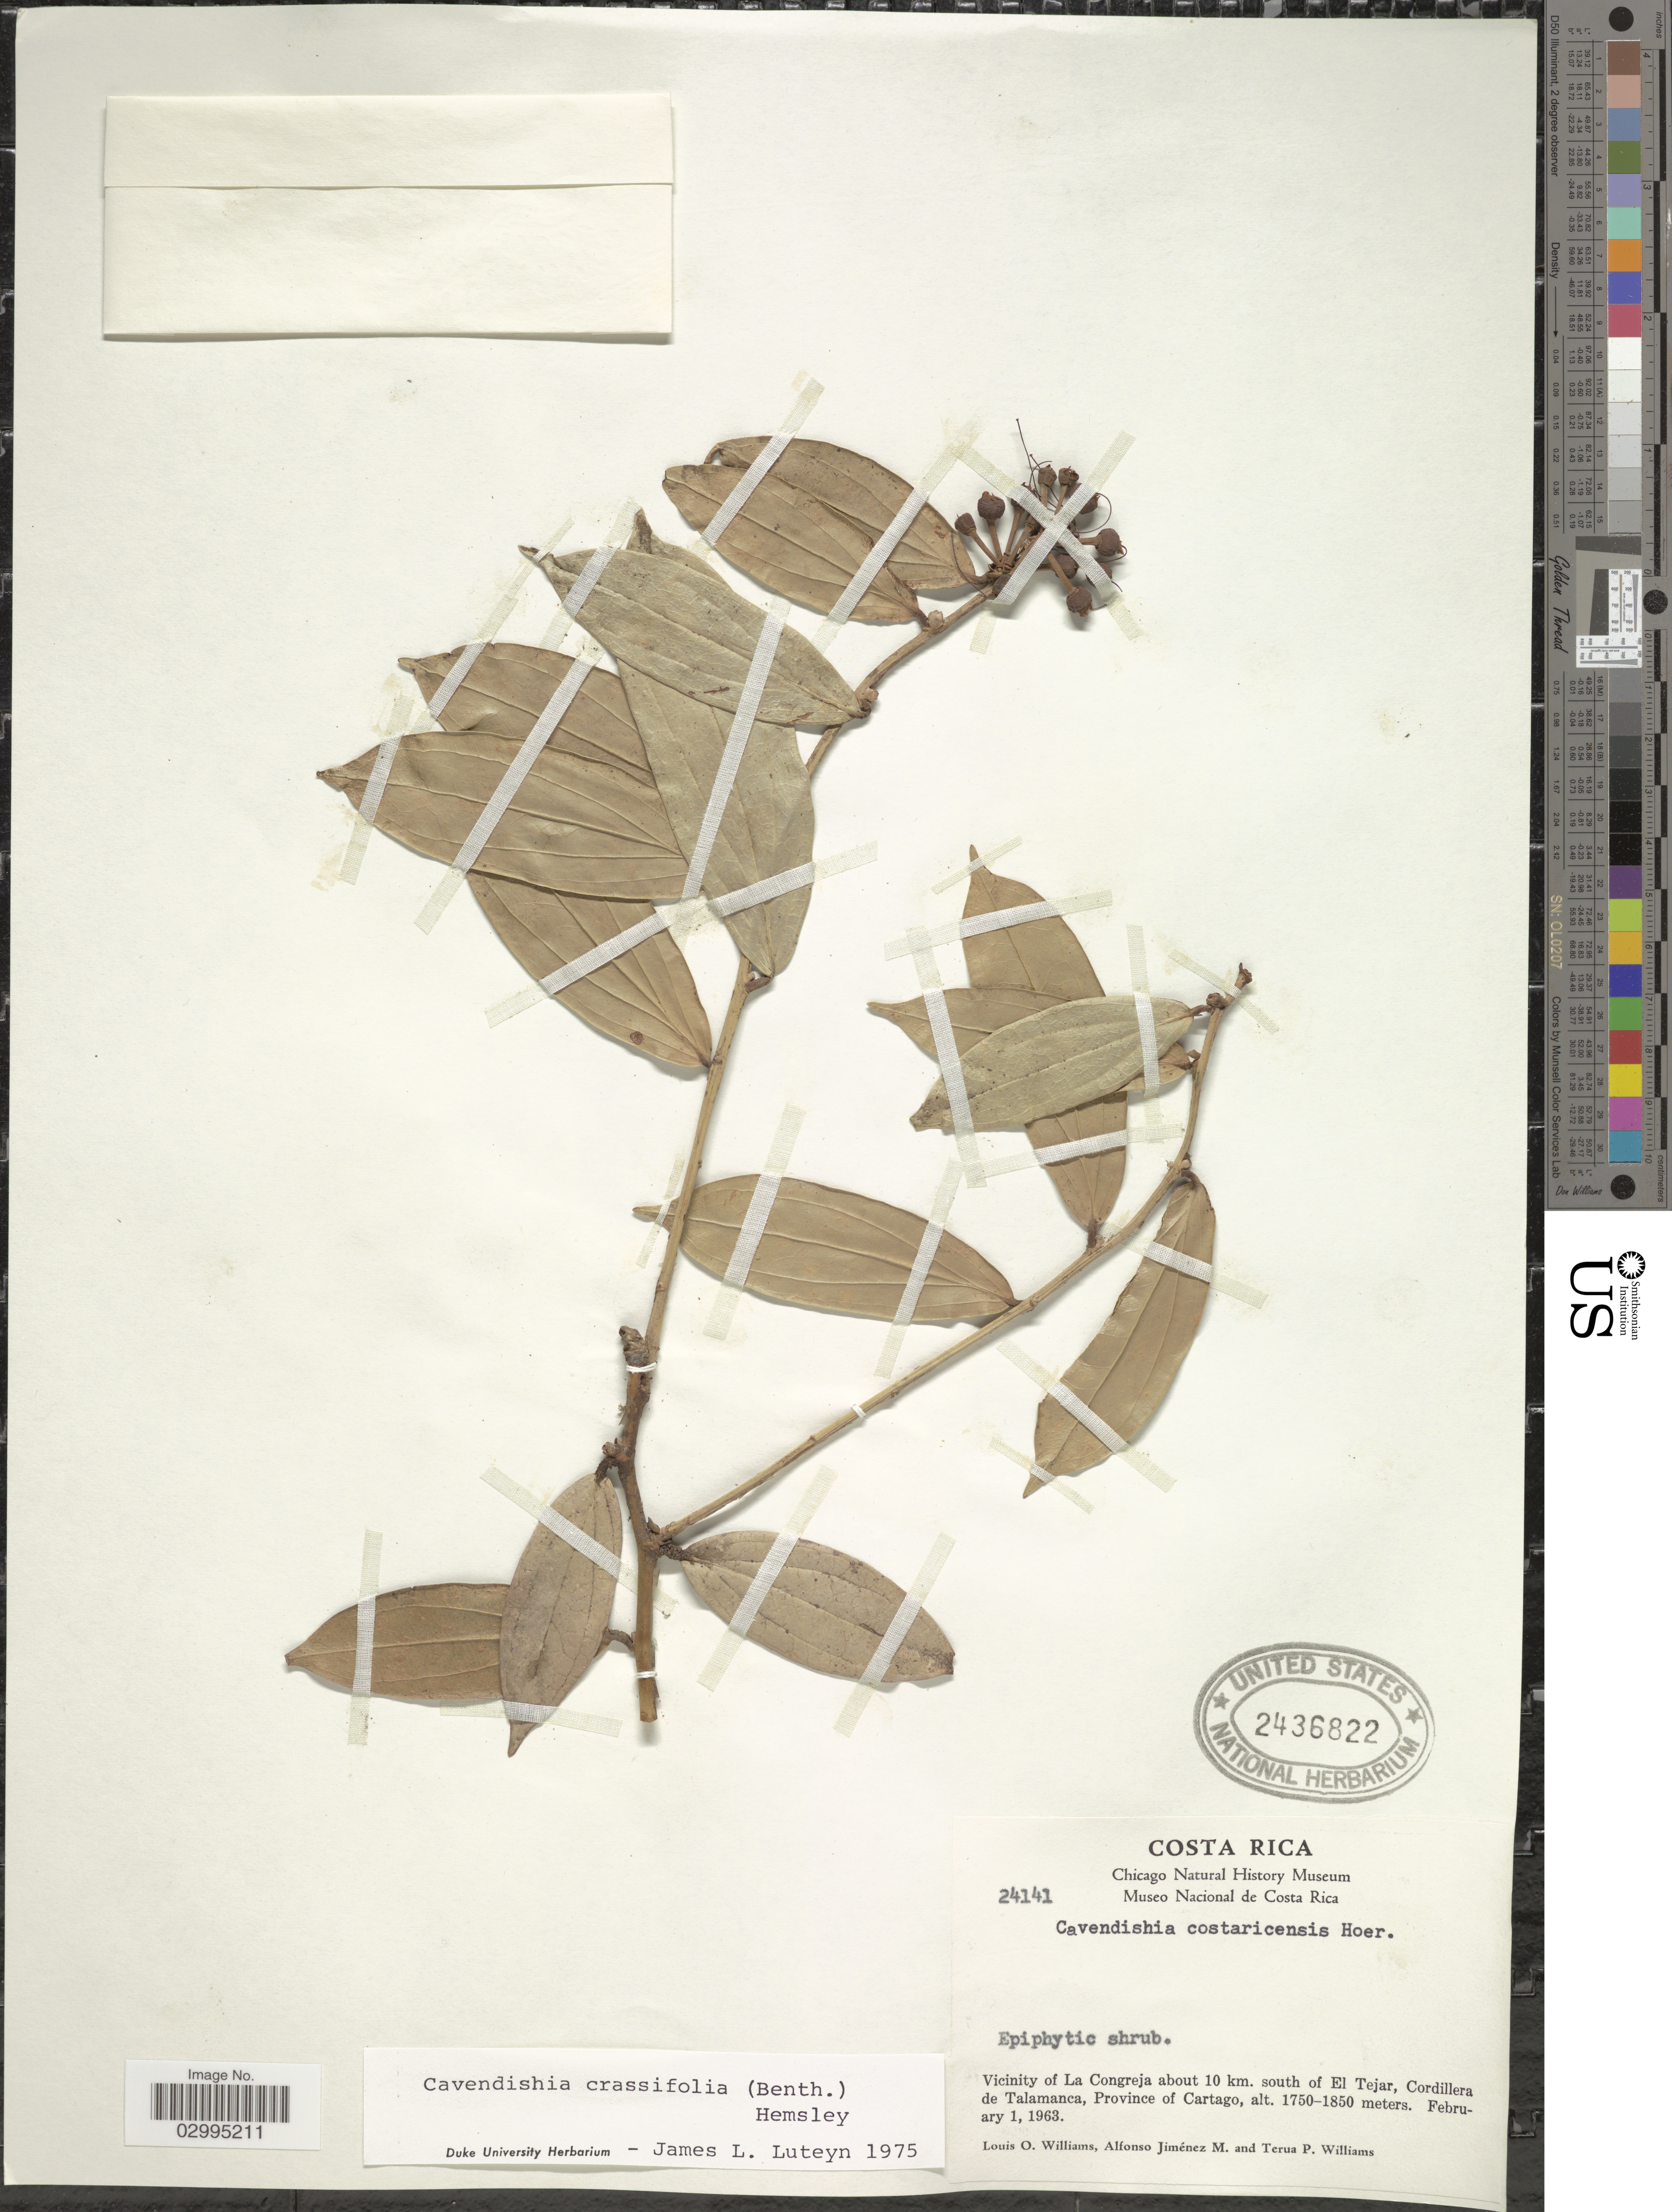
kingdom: Plantae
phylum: Tracheophyta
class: Magnoliopsida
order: Ericales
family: Ericaceae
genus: Cavendishia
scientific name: Cavendishia crassifolia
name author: (Benth.) Hemsl.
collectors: L. O. Williams, A. Jimenez M. & T. Williams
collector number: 24141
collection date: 1963-02-01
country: Costa Rica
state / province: Cartago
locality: Vicinity of La Congreja about 10 km. south of El Tejar, Cordillera de Talamanca.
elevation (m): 1750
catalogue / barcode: US 2436822